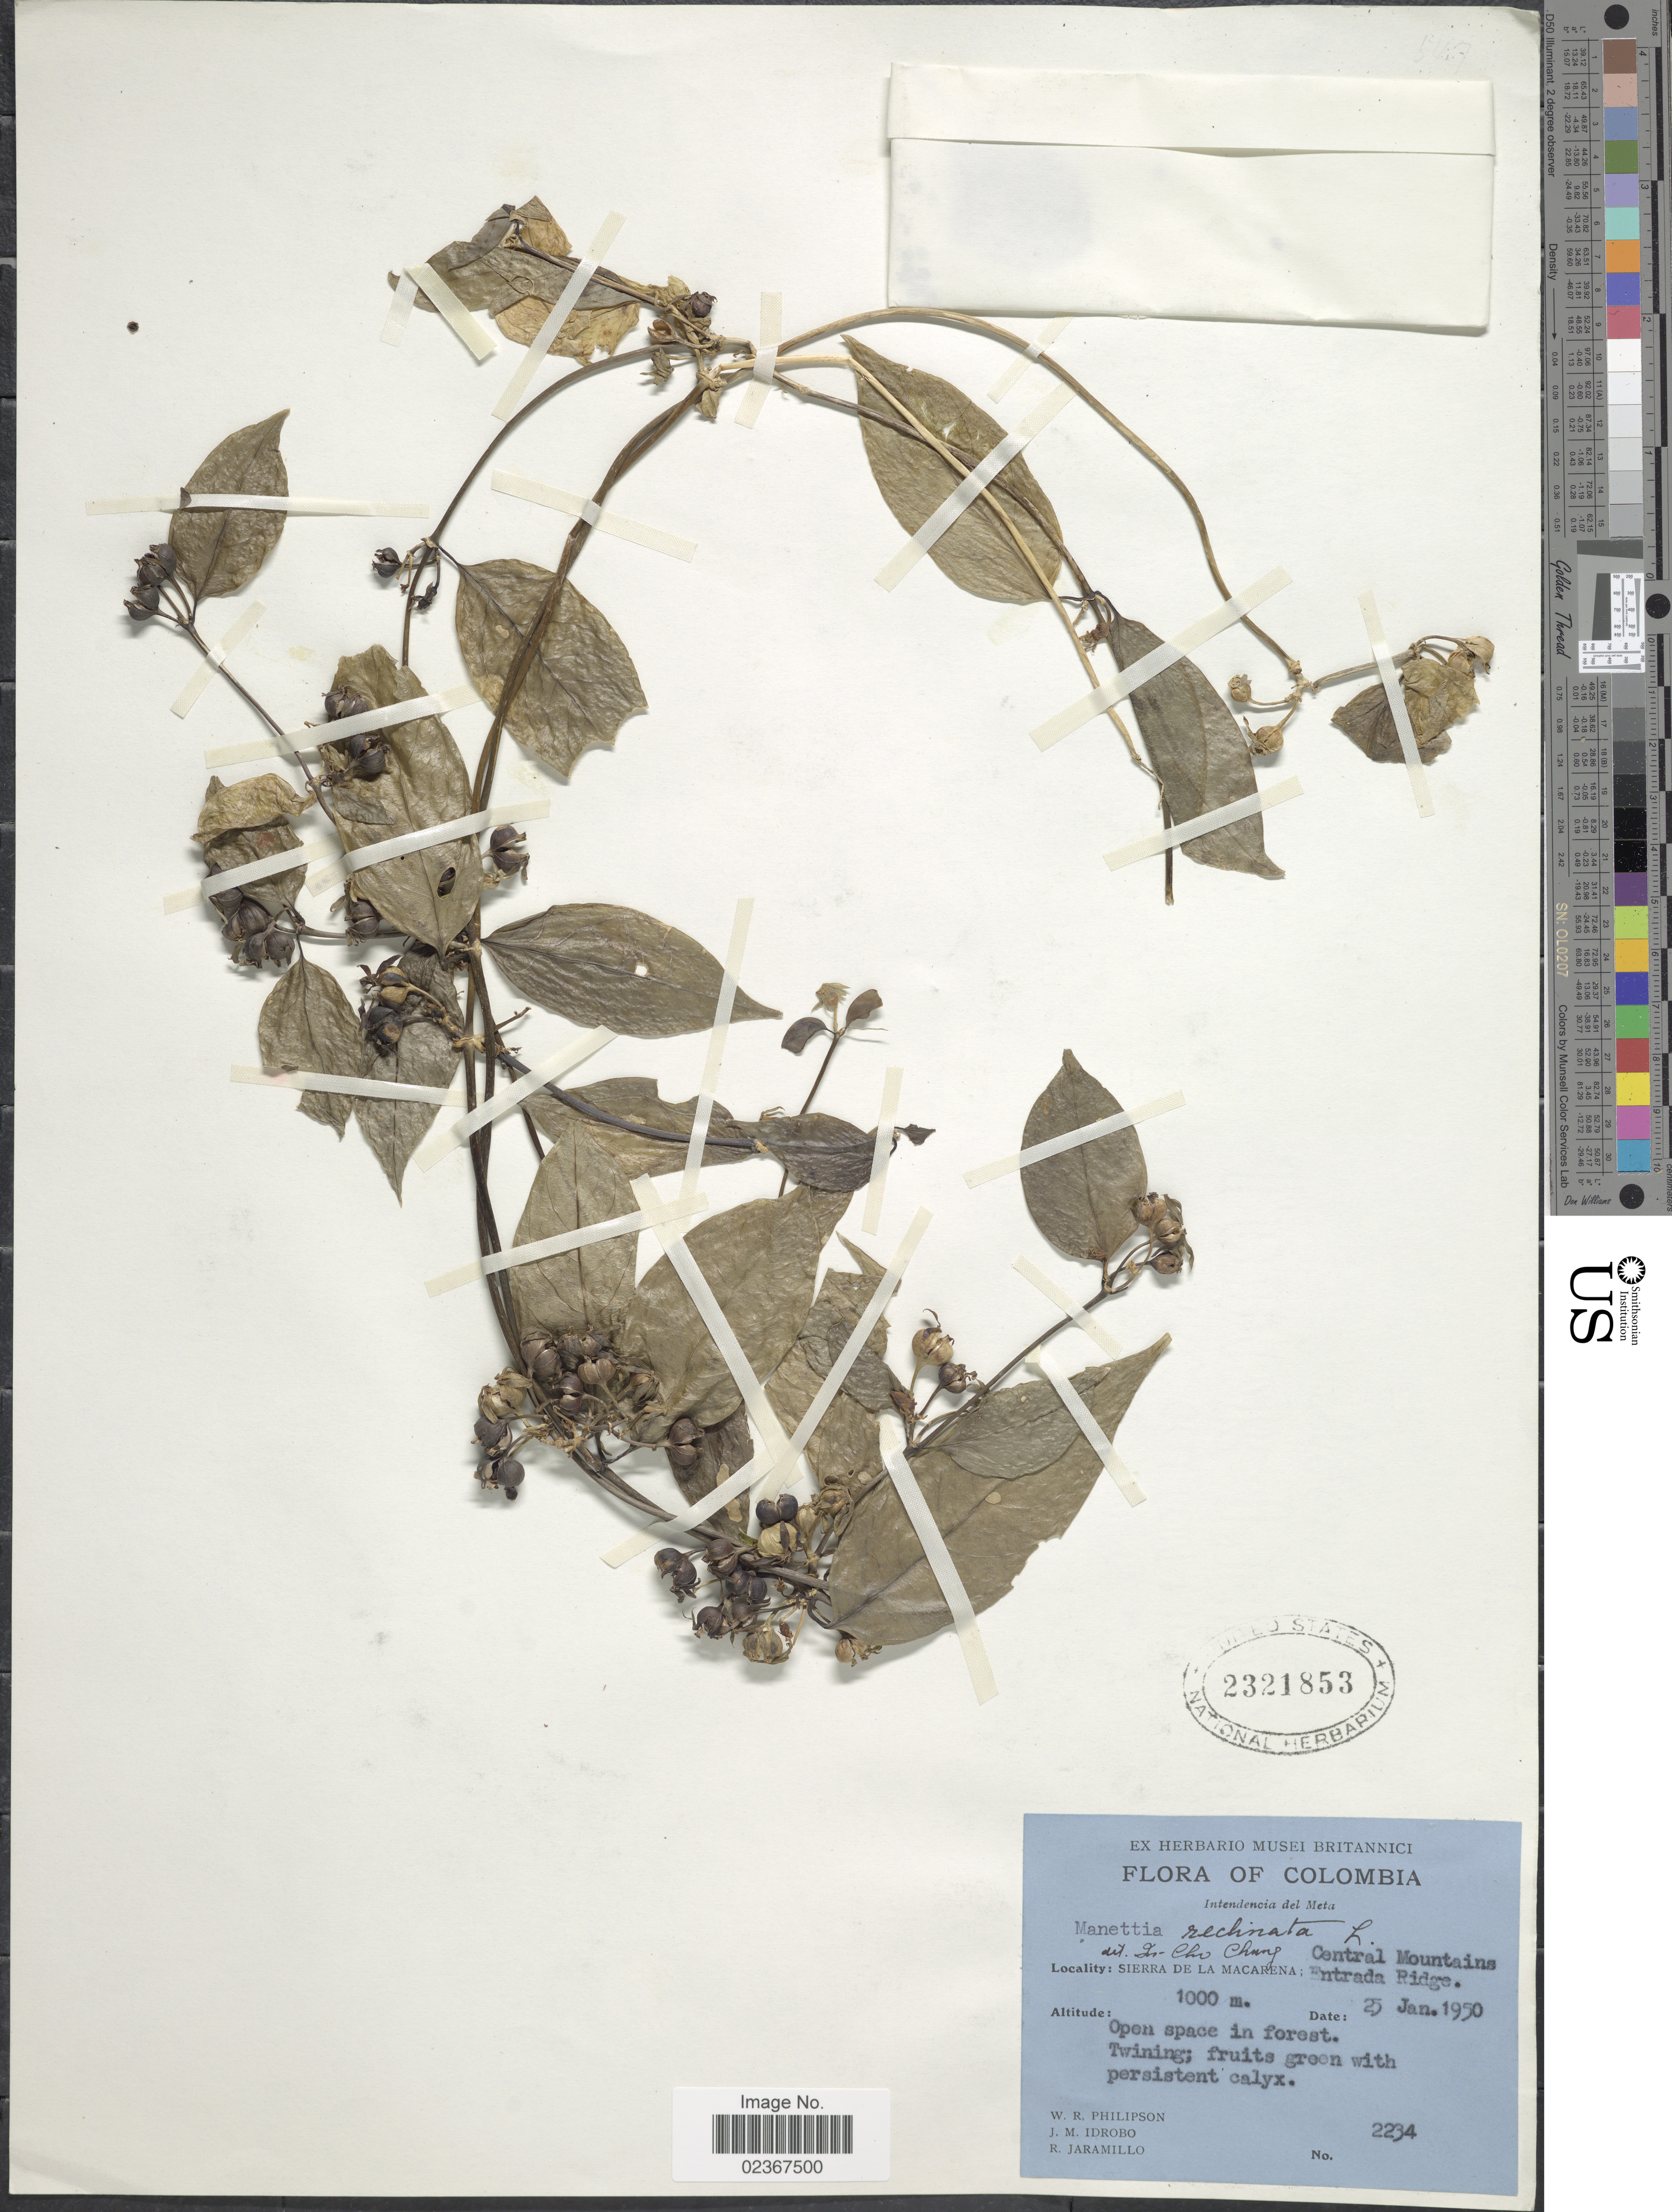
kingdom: Plantae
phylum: Tracheophyta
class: Magnoliopsida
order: Gentianales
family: Rubiaceae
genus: Manettia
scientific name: Manettia reclinata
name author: L.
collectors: W. R. Philipson, J. M. Idrobo & R. Jaramillo M.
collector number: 2234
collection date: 1950-01-25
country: Colombia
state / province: Meta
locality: Sierra de la Macarena; Central Mountains Entrada Ridge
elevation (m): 1000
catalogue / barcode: US 2321853